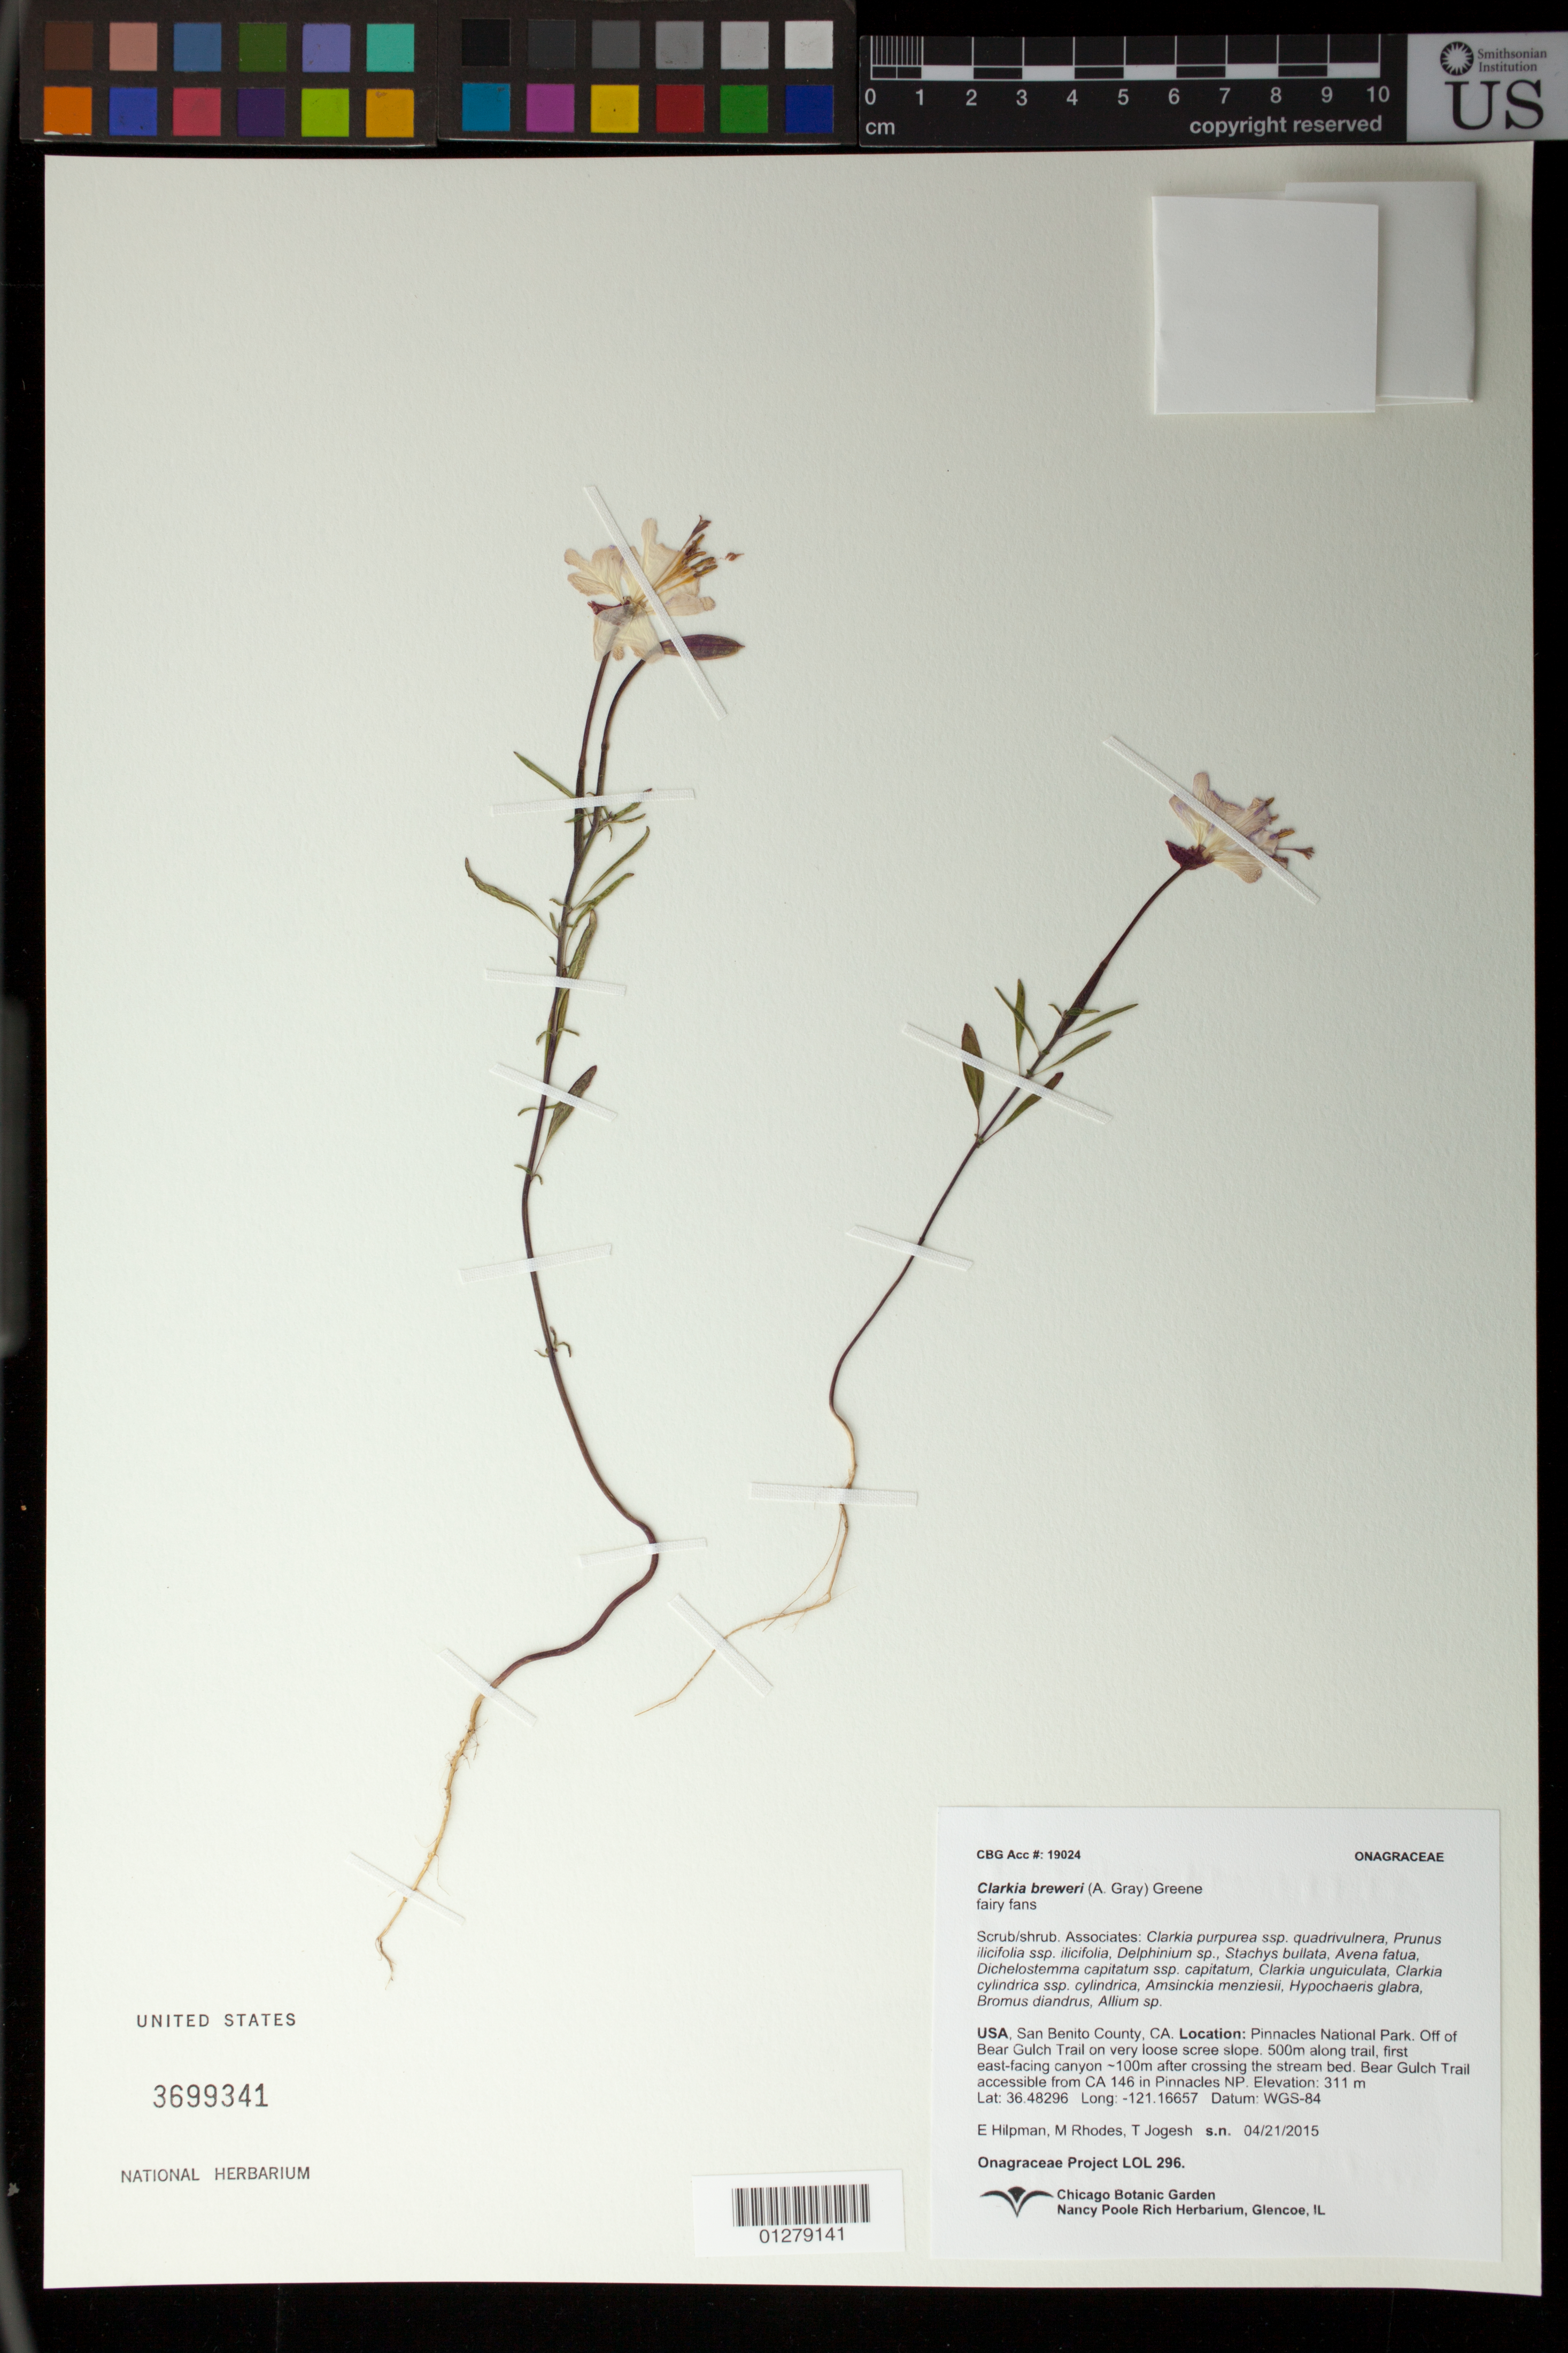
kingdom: Plantae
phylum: Tracheophyta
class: Magnoliopsida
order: Myrtales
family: Onagraceae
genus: Clarkia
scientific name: Clarkia breweri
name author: (A. Gray) Greene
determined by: Wagner, W. L., (BOT), Smithsonian Institution - National Museum of Natural History (UNITED STATES)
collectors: E. Hilpman, M. Rhodes & T. Jojesh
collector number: LOL 296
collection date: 2015-04-22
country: United States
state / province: California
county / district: San Benito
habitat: Scrub/shrub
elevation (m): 311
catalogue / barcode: US 3699341